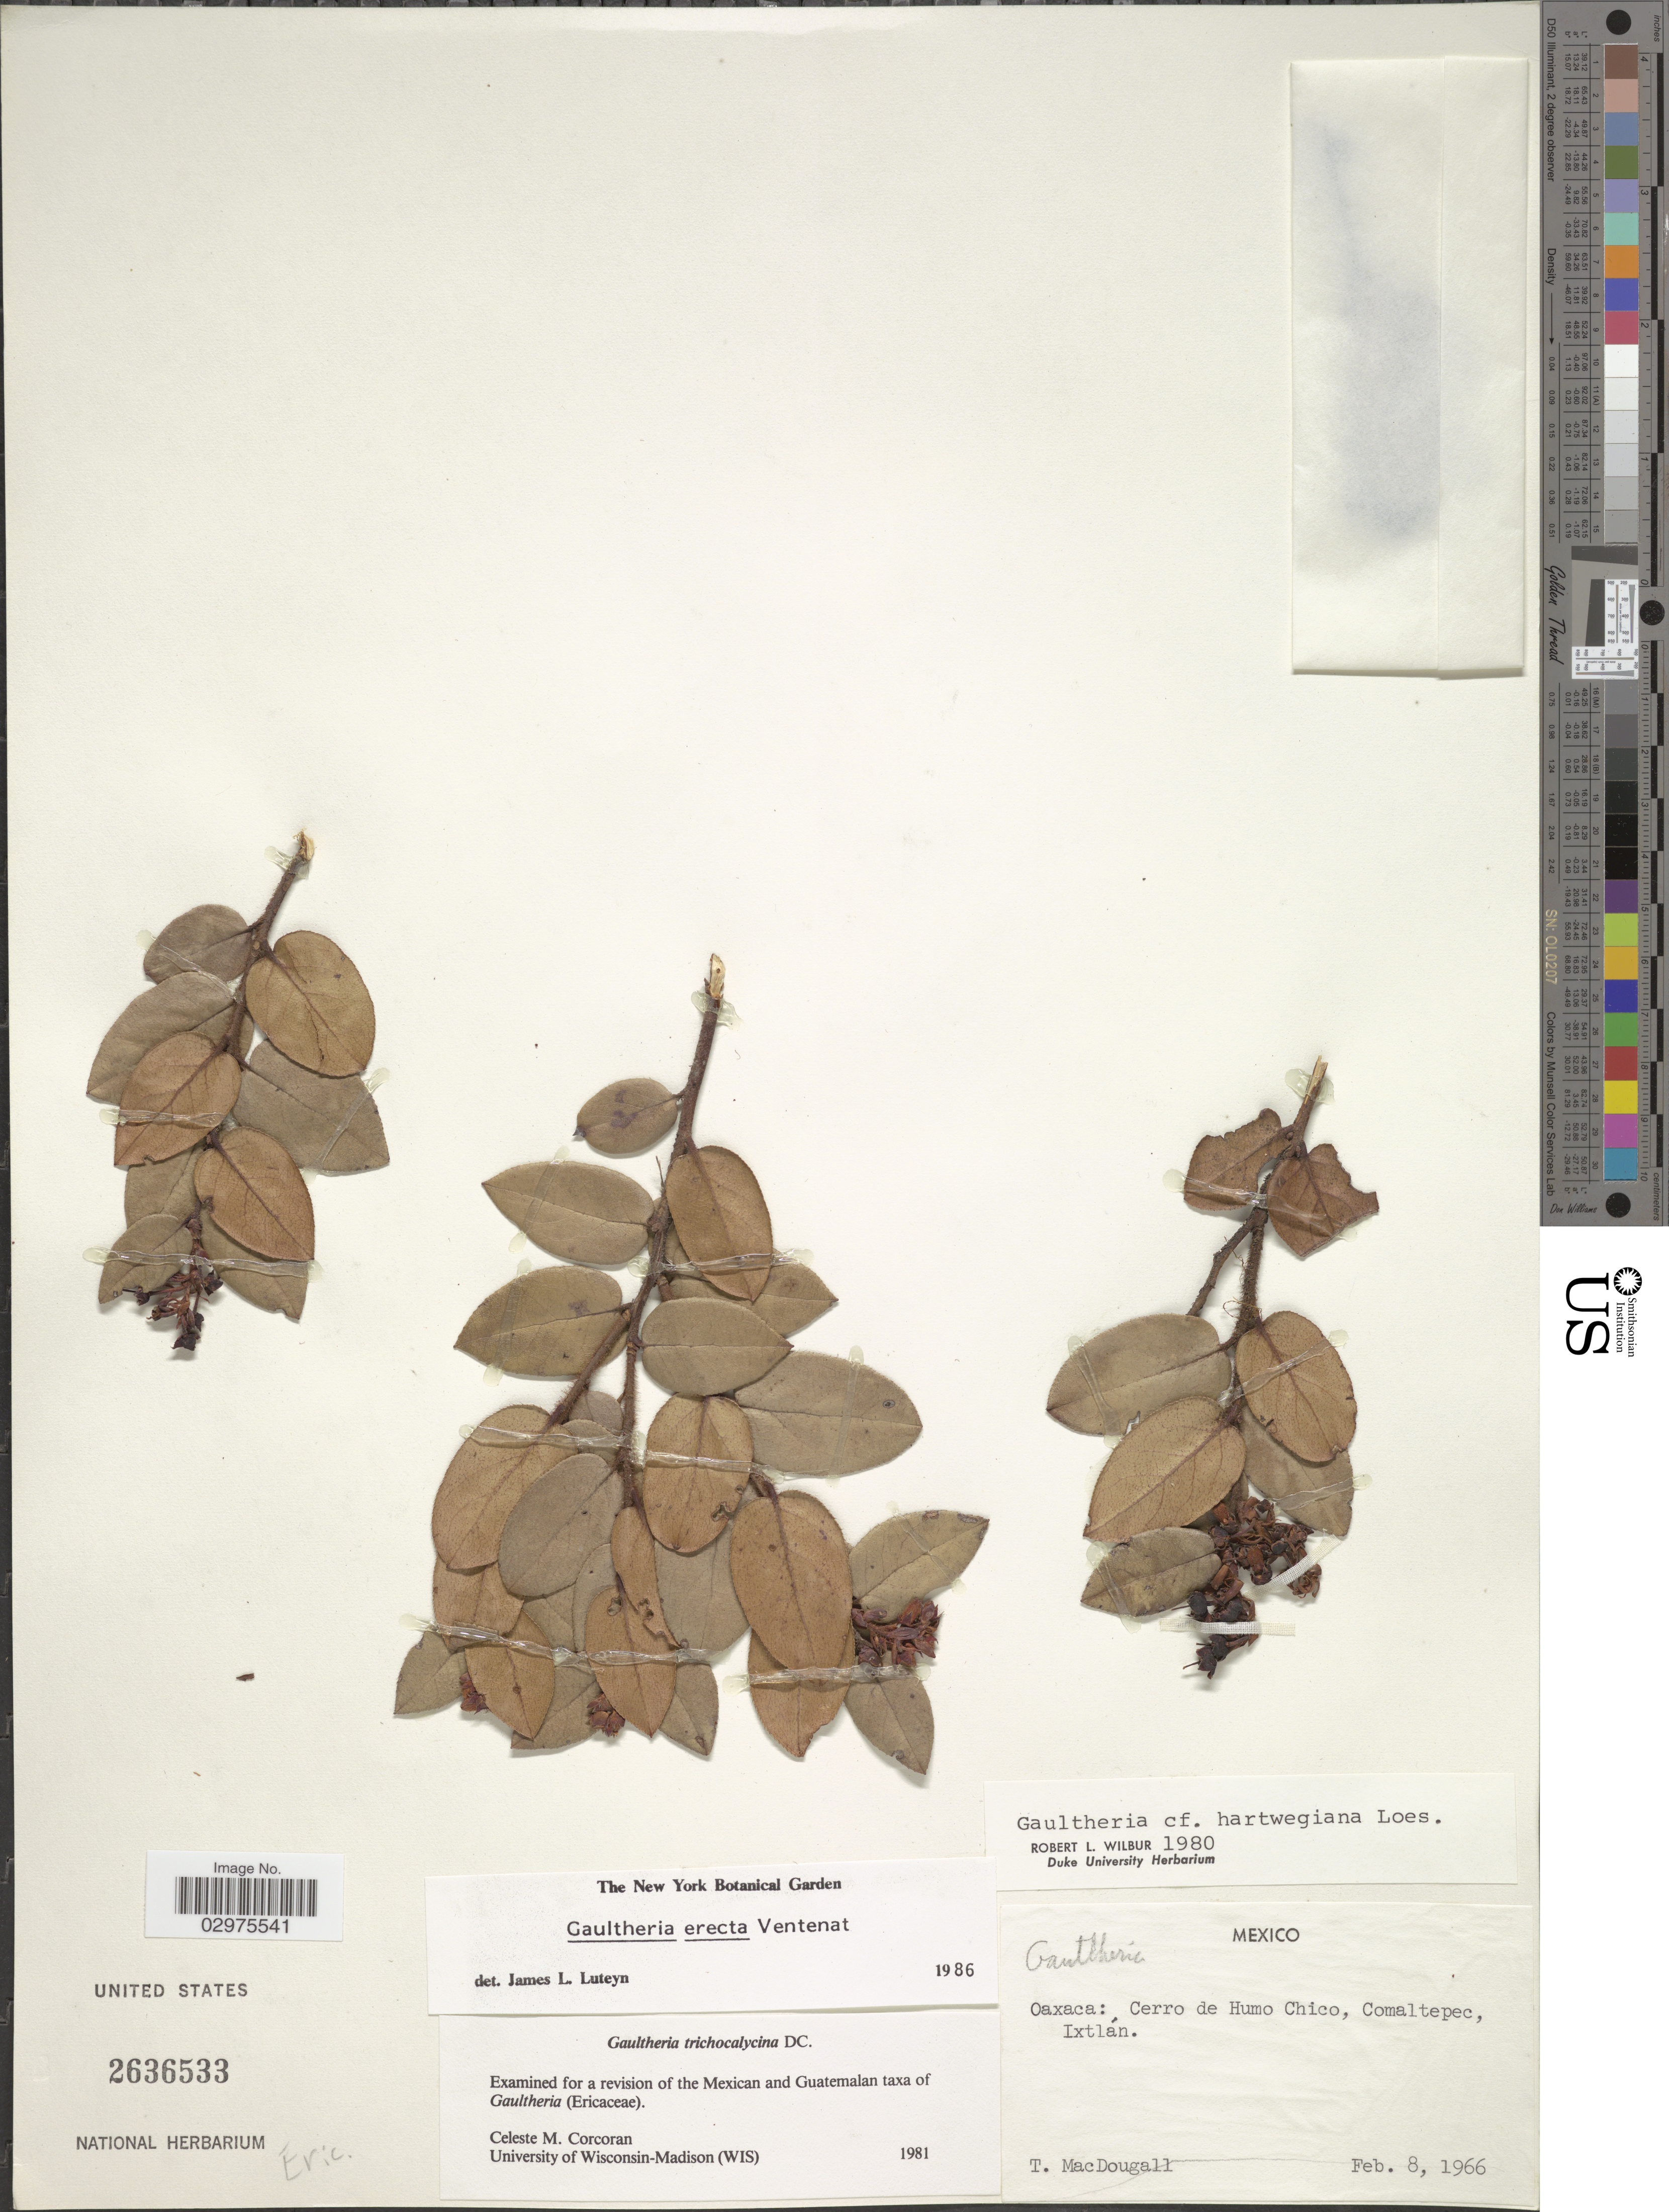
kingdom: Plantae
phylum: Tracheophyta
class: Magnoliopsida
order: Ericales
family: Ericaceae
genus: Gaultheria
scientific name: Gaultheria erecta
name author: Vent.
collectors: T. B. MacDougall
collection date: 1966-02-08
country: Mexico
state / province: Oaxaca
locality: Cerro de Humo Chico, Comatepec, Ixtlán.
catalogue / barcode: US 2636533